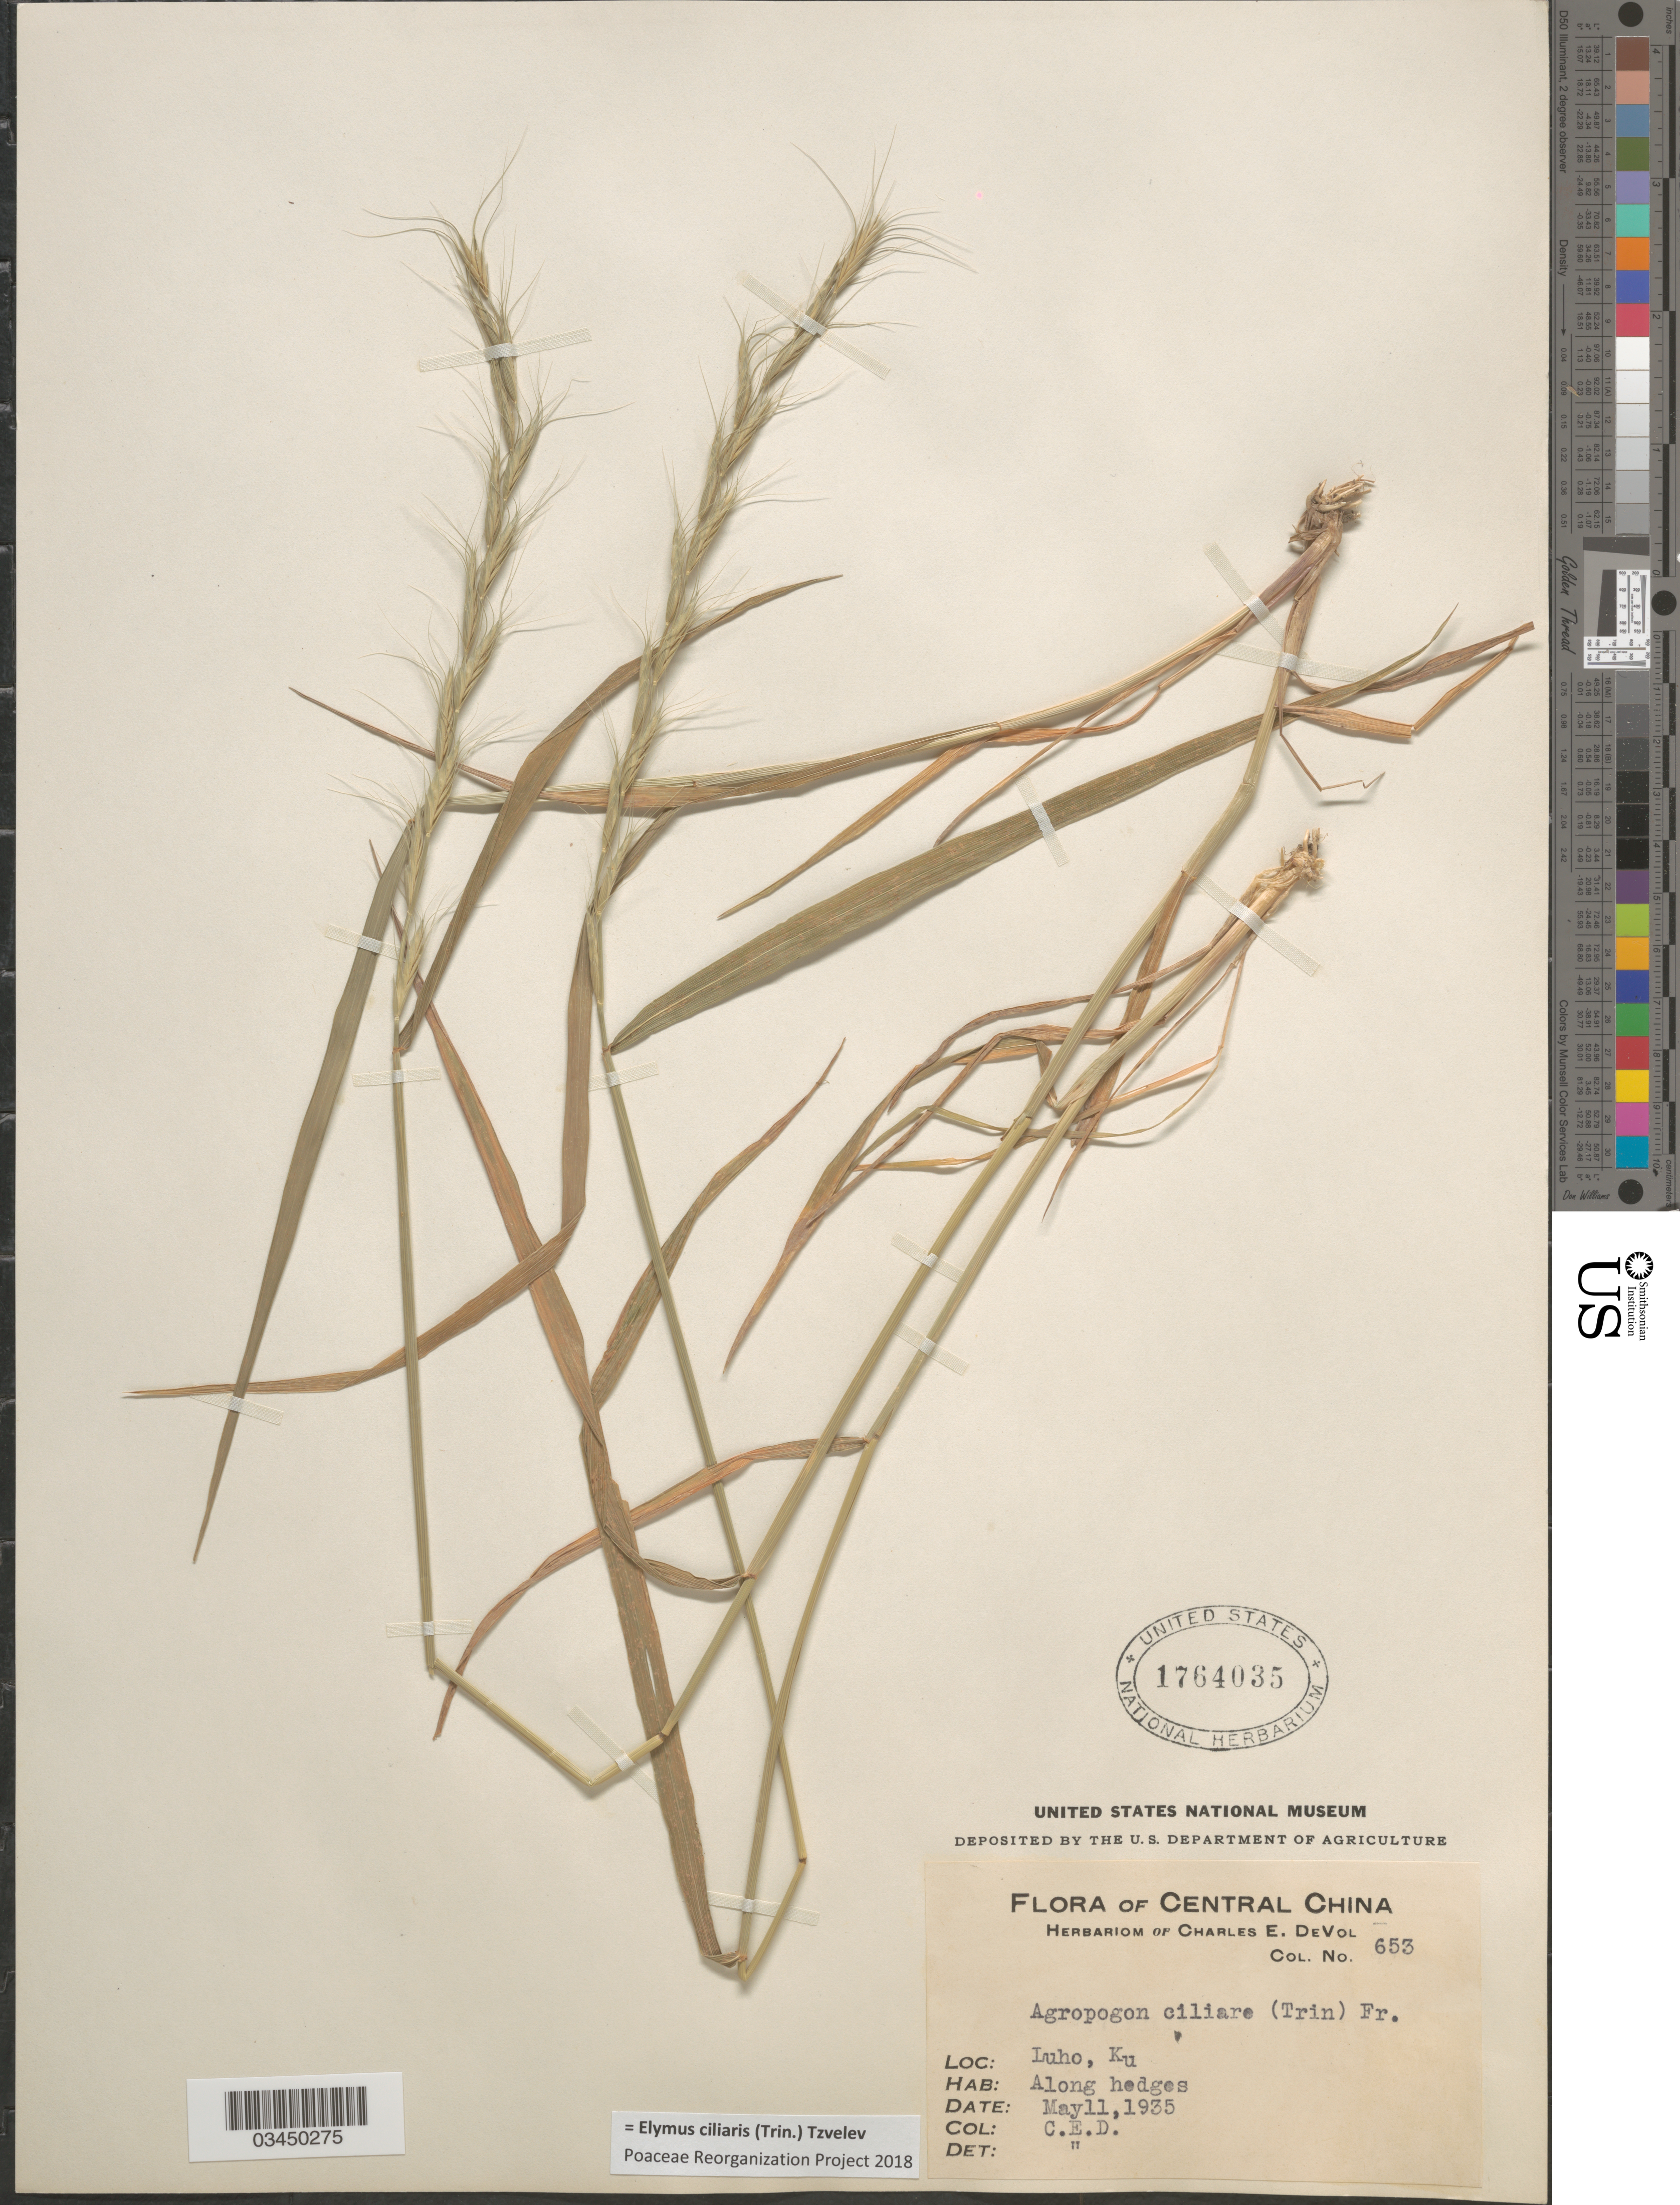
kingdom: Plantae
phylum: Tracheophyta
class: Liliopsida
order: Poales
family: Poaceae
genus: Elymus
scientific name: Elymus ciliaris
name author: (Trin.) Tzvelev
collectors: C. E. De Vol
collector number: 653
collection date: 1935-05-11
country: China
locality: Central China. Luho, Ku. Along hedges.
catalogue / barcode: US 1764035